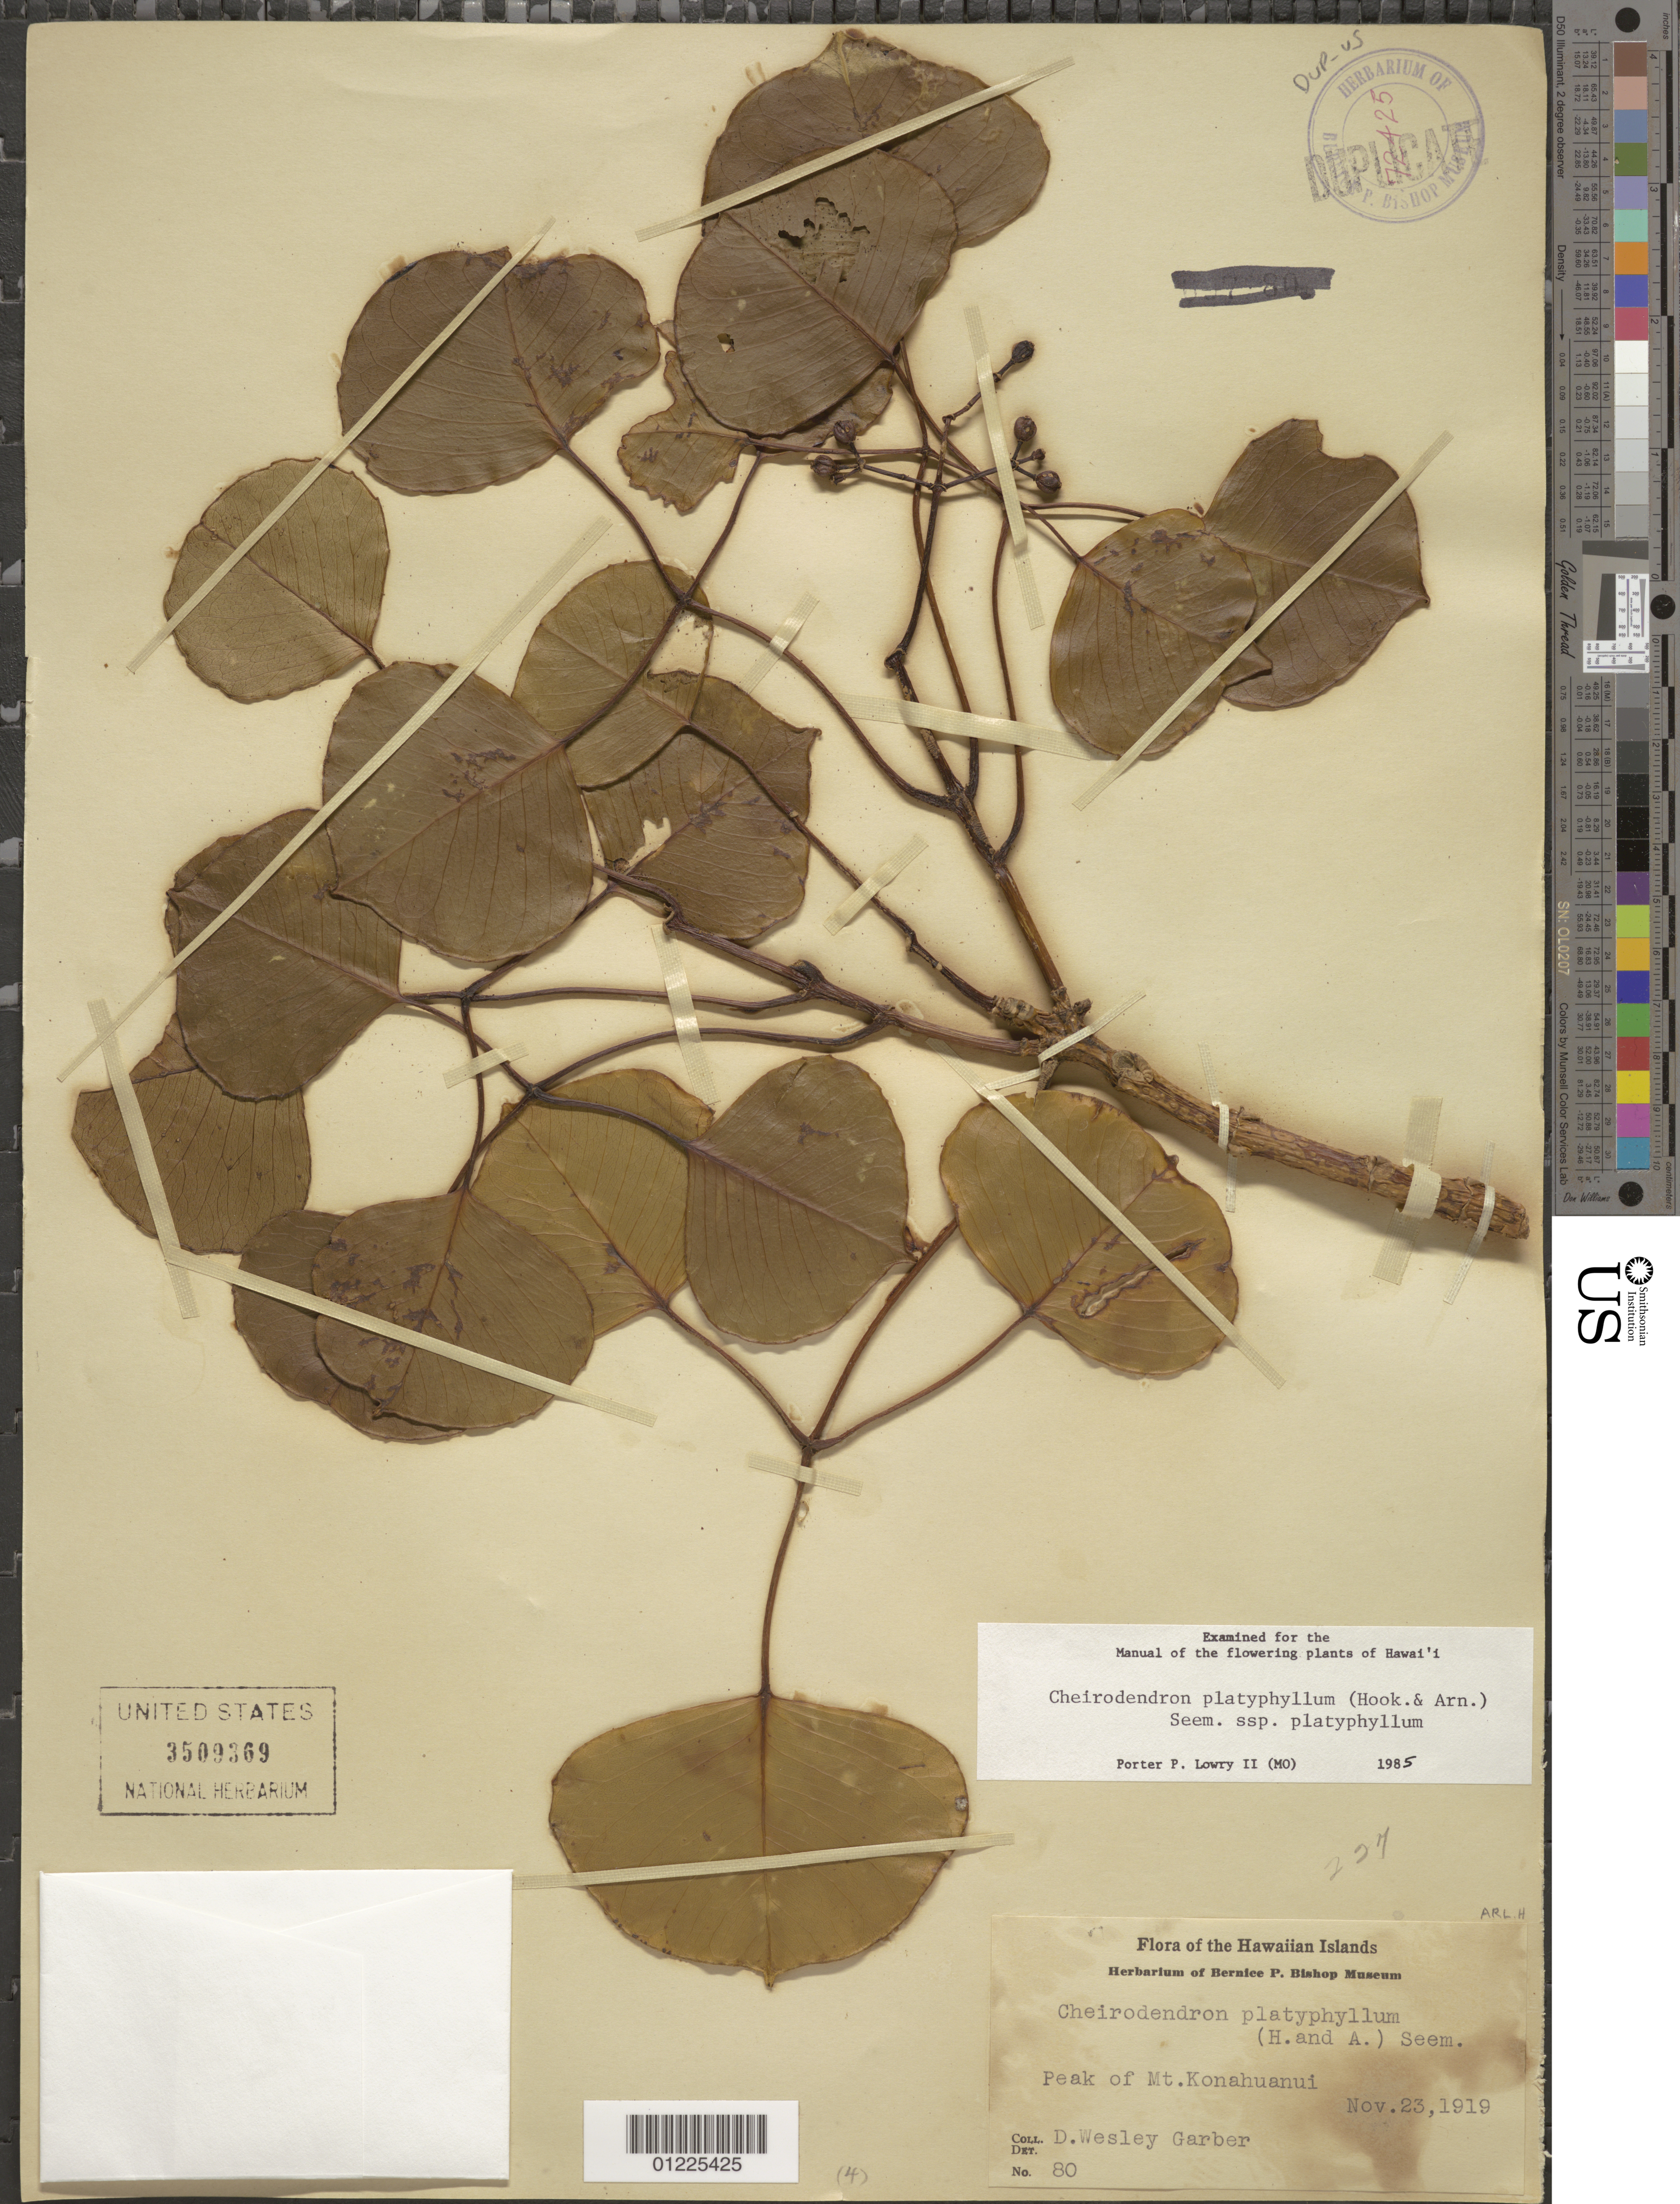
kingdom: Plantae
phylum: Tracheophyta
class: Magnoliopsida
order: Apiales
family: Araliaceae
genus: Cheirodendron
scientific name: Cheirodendron platyphyllum subsp. platyphyllum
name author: (Hook. & Arn.) Seem.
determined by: Lowry, P. P., (MO), Missouri Botanical Garden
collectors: D. W. Garber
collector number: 80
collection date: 1919-11-23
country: United States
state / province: Hawaii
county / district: Honolulu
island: Oahu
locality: Peak of Mt. Konahuanui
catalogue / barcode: US 3509369